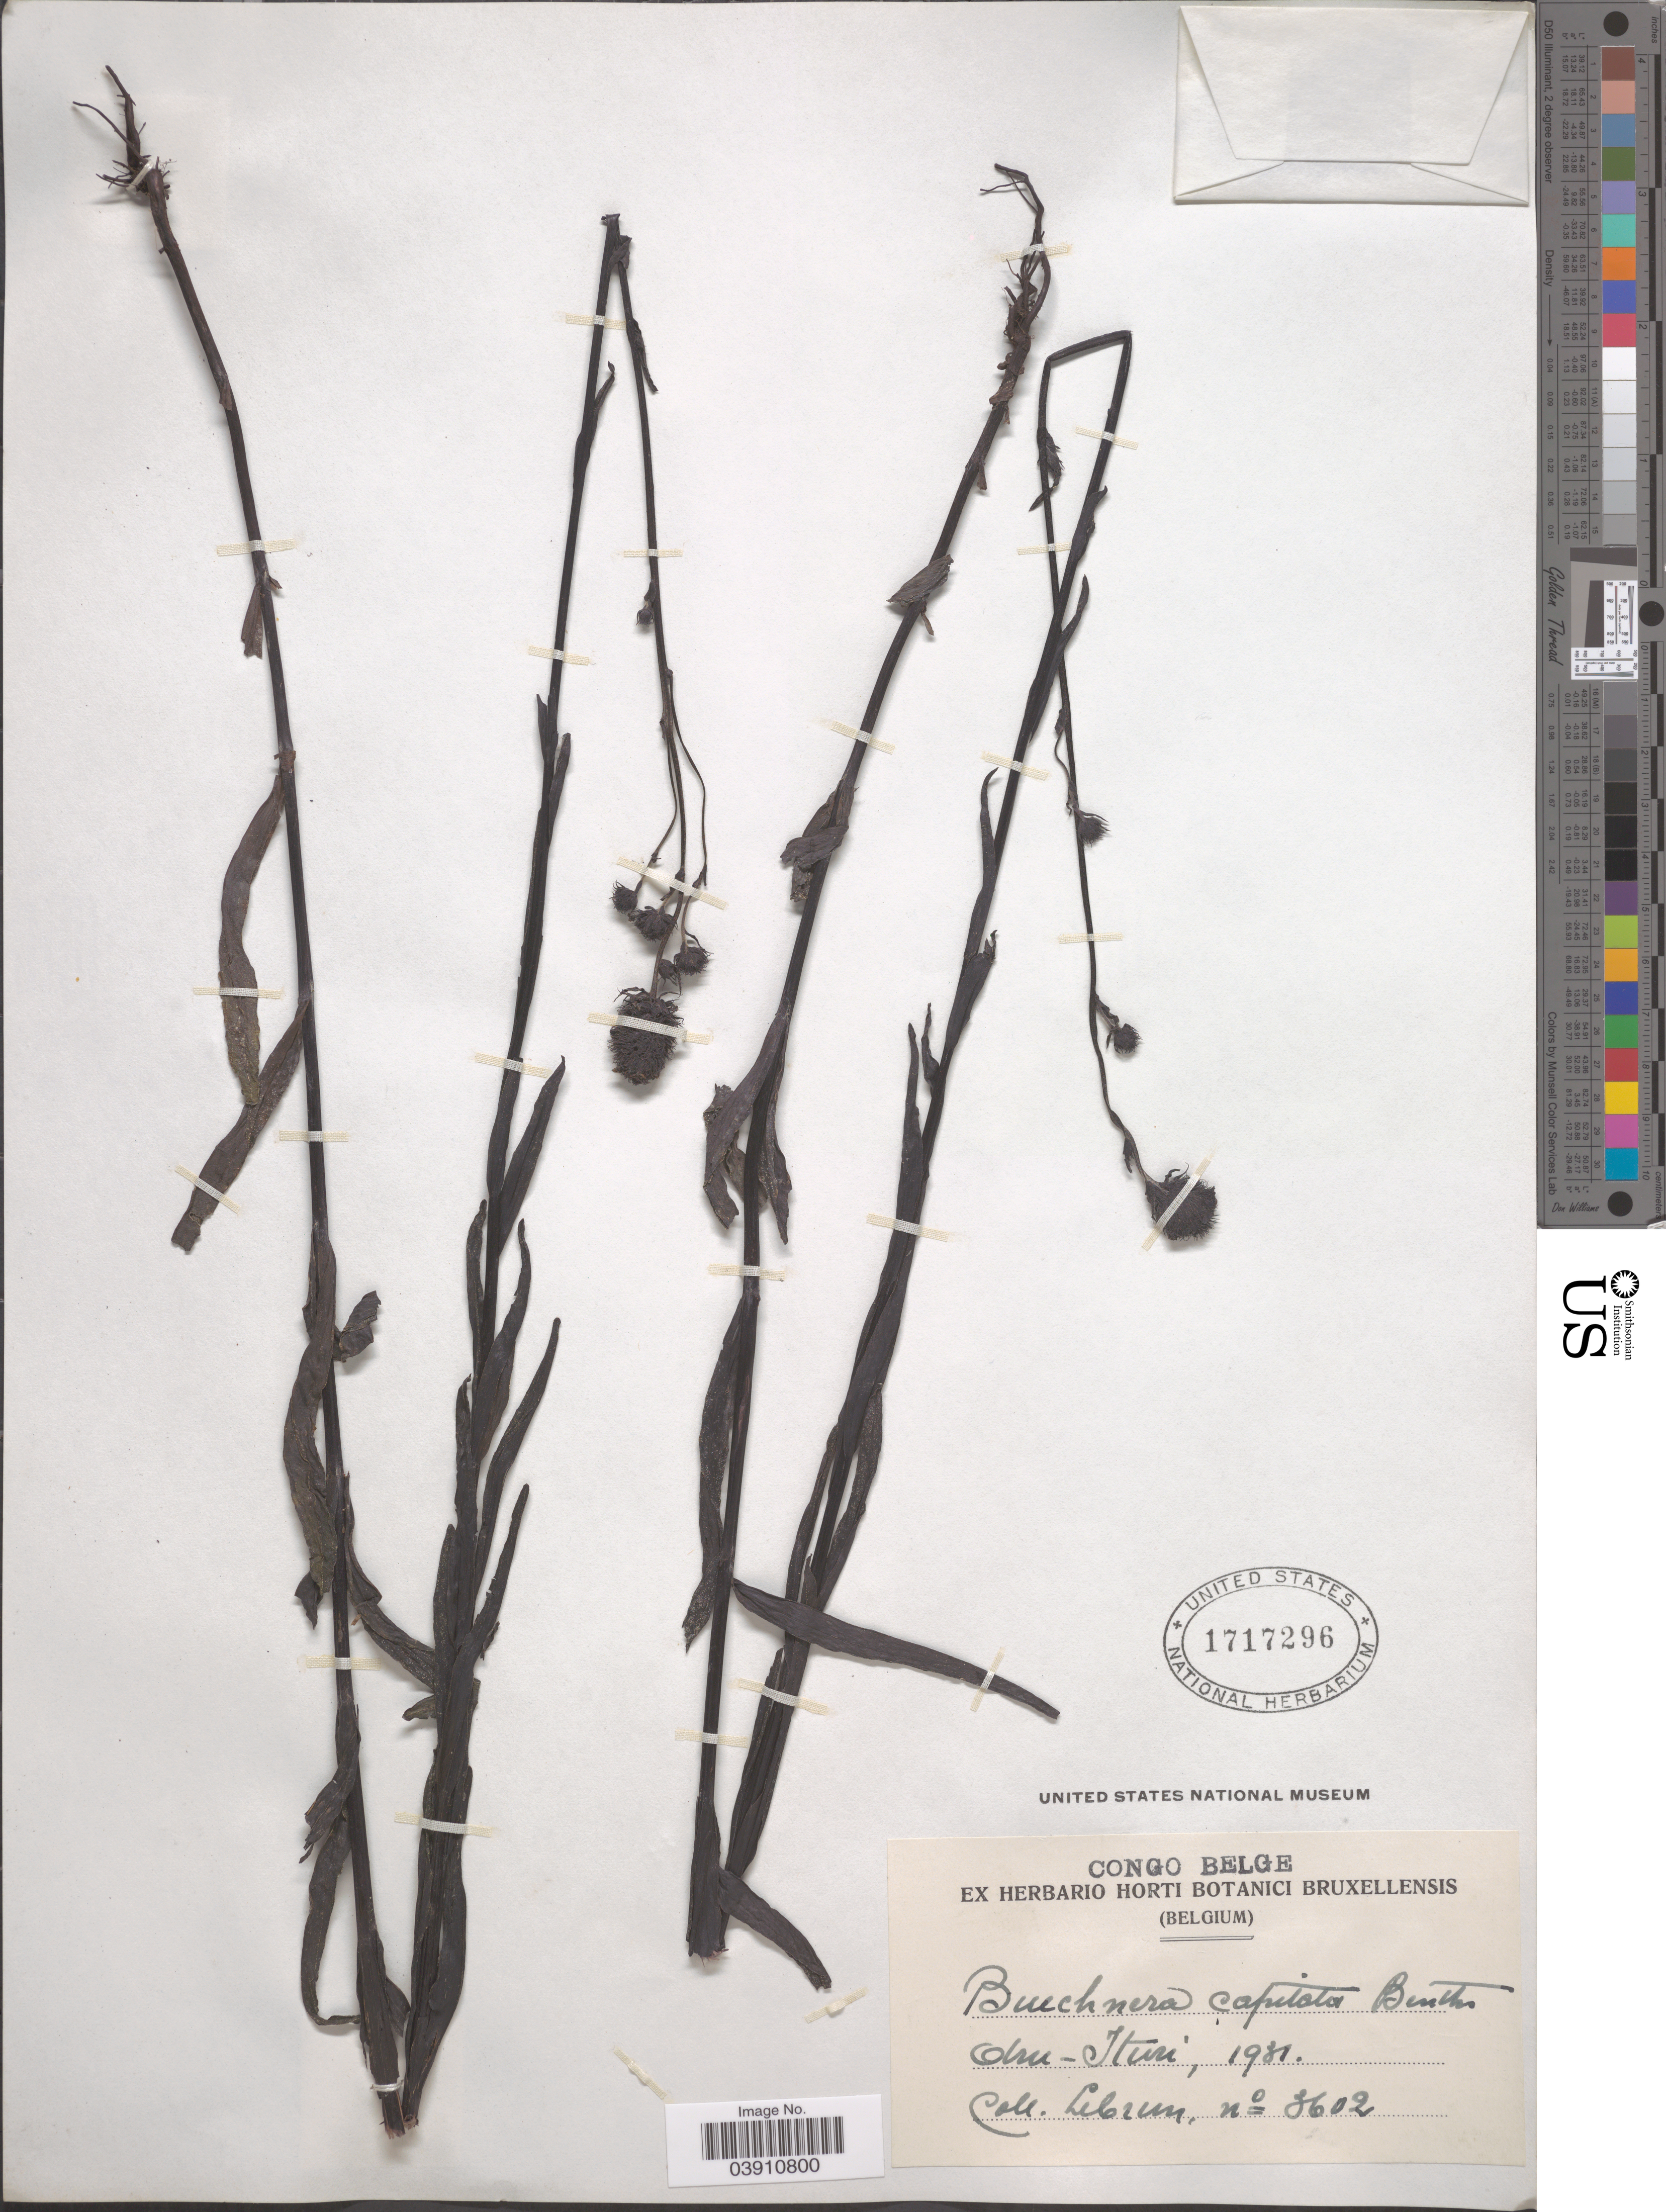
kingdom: Plantae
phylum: Tracheophyta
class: Magnoliopsida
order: Lamiales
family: Orobanchaceae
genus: Buchnera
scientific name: Buchnera capitata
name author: Benth.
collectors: J.A. Lebrun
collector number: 3602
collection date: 1931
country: Congo, Democratic Republic of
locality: Congo Belge. Aru-Ituri.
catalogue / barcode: US 1717296